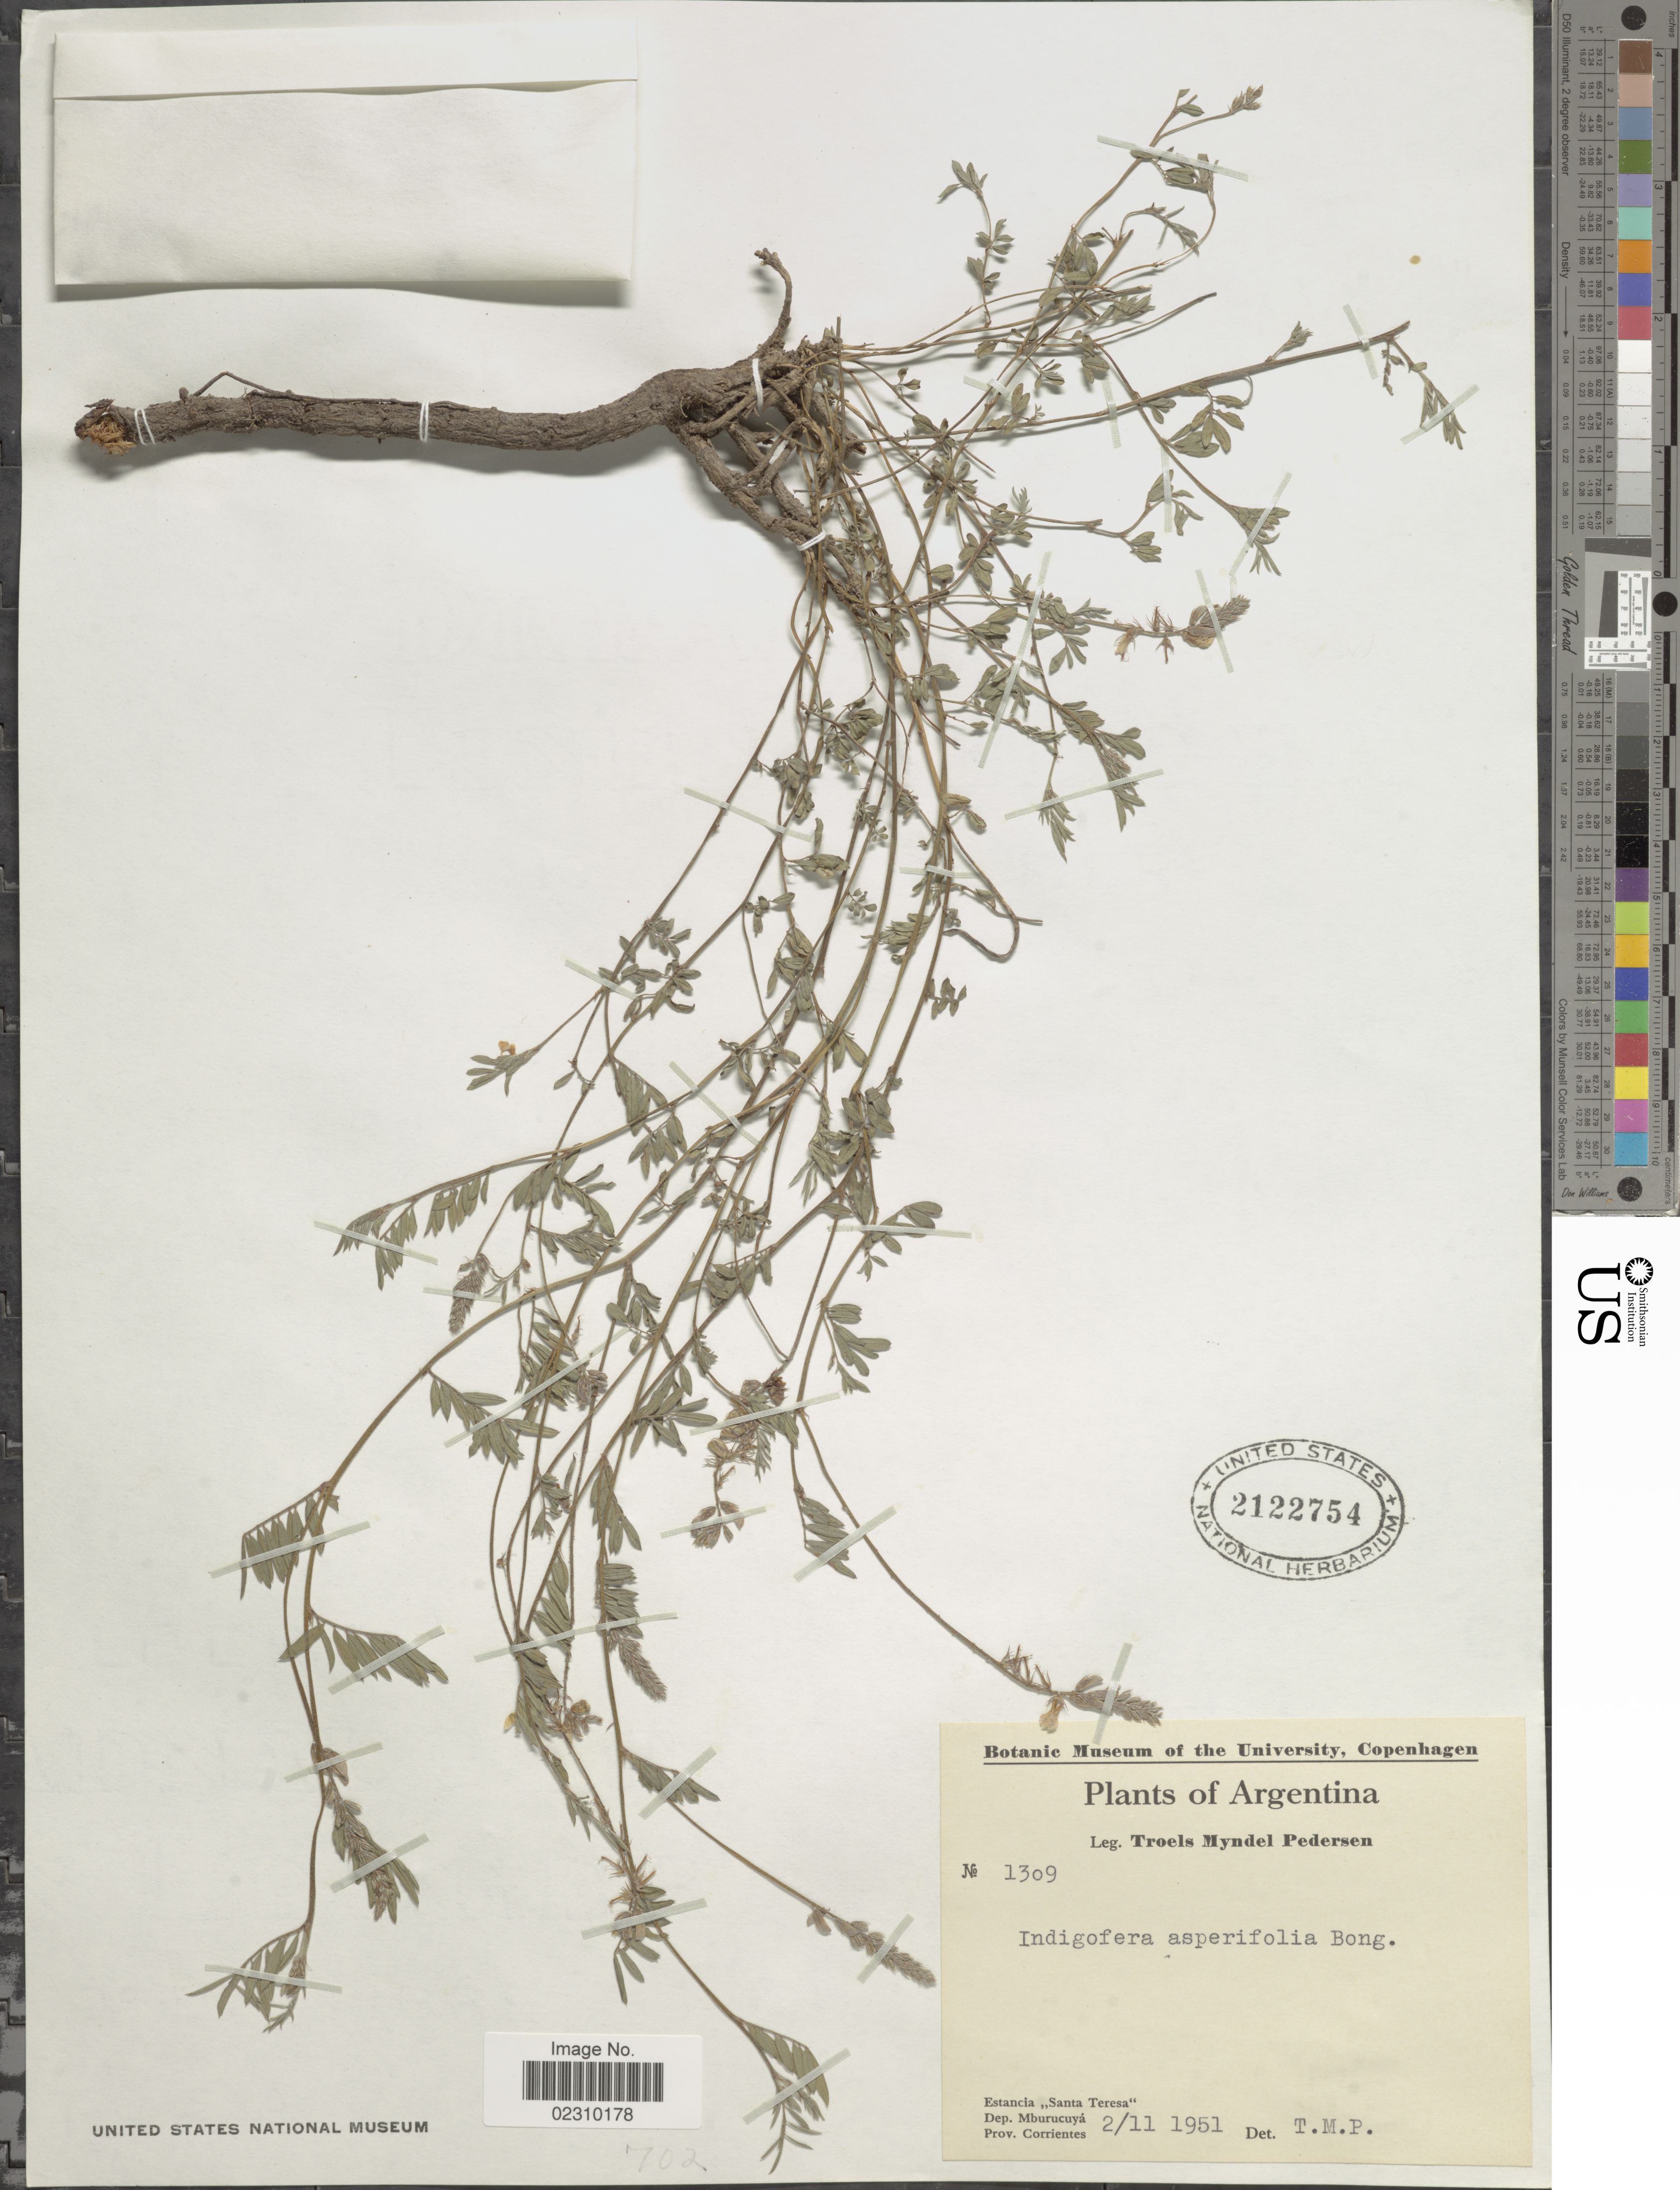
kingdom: Plantae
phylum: Tracheophyta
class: Magnoliopsida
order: Fabales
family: Fabaceae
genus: Indigofera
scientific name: Indigofera asperifolia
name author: Bong. ex Benth.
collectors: T. Pederson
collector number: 1309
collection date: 1951-11-02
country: Argentina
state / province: Corrientes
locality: Estancia Santa Teresa, Dep. Mburucuya, Prov. Corrientes.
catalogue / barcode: US 2122754